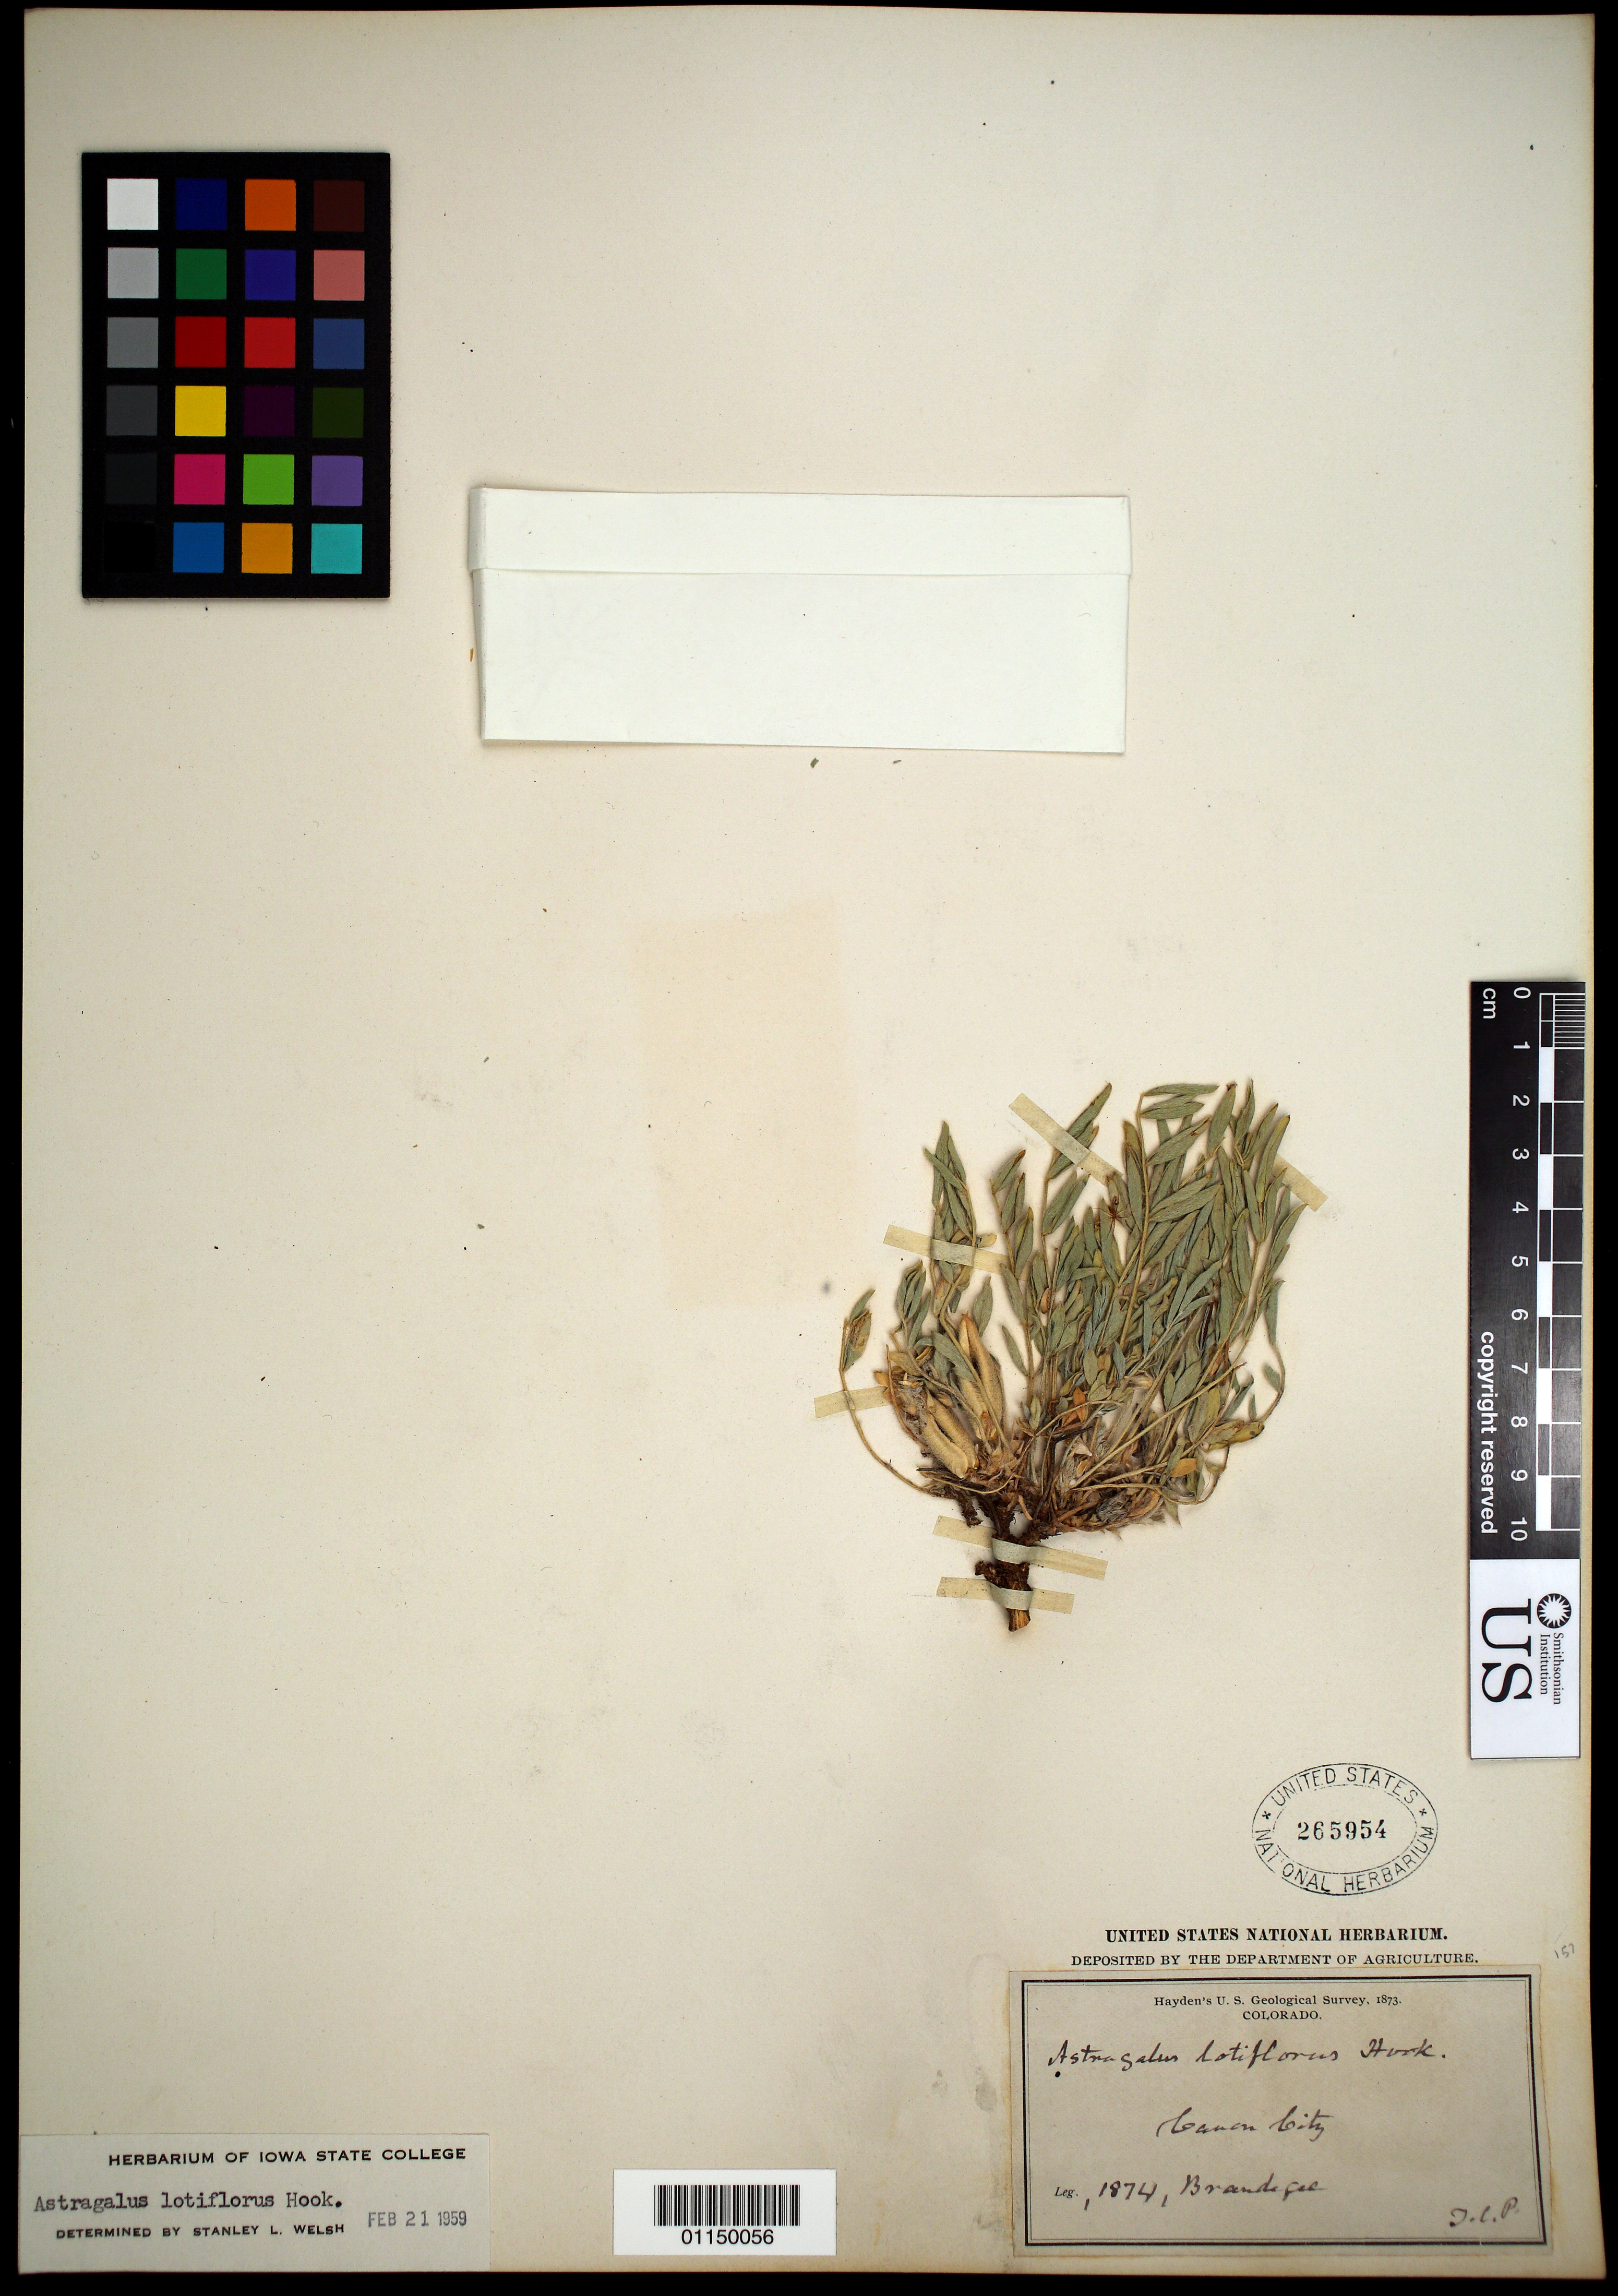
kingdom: Plantae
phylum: Tracheophyta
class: Magnoliopsida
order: Fabales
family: Fabaceae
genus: Astragalus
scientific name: Astragalus lotiflorus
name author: Hook.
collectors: -- Brandegee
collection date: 1874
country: United States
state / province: Colorado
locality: Canon City.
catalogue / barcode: US 265954